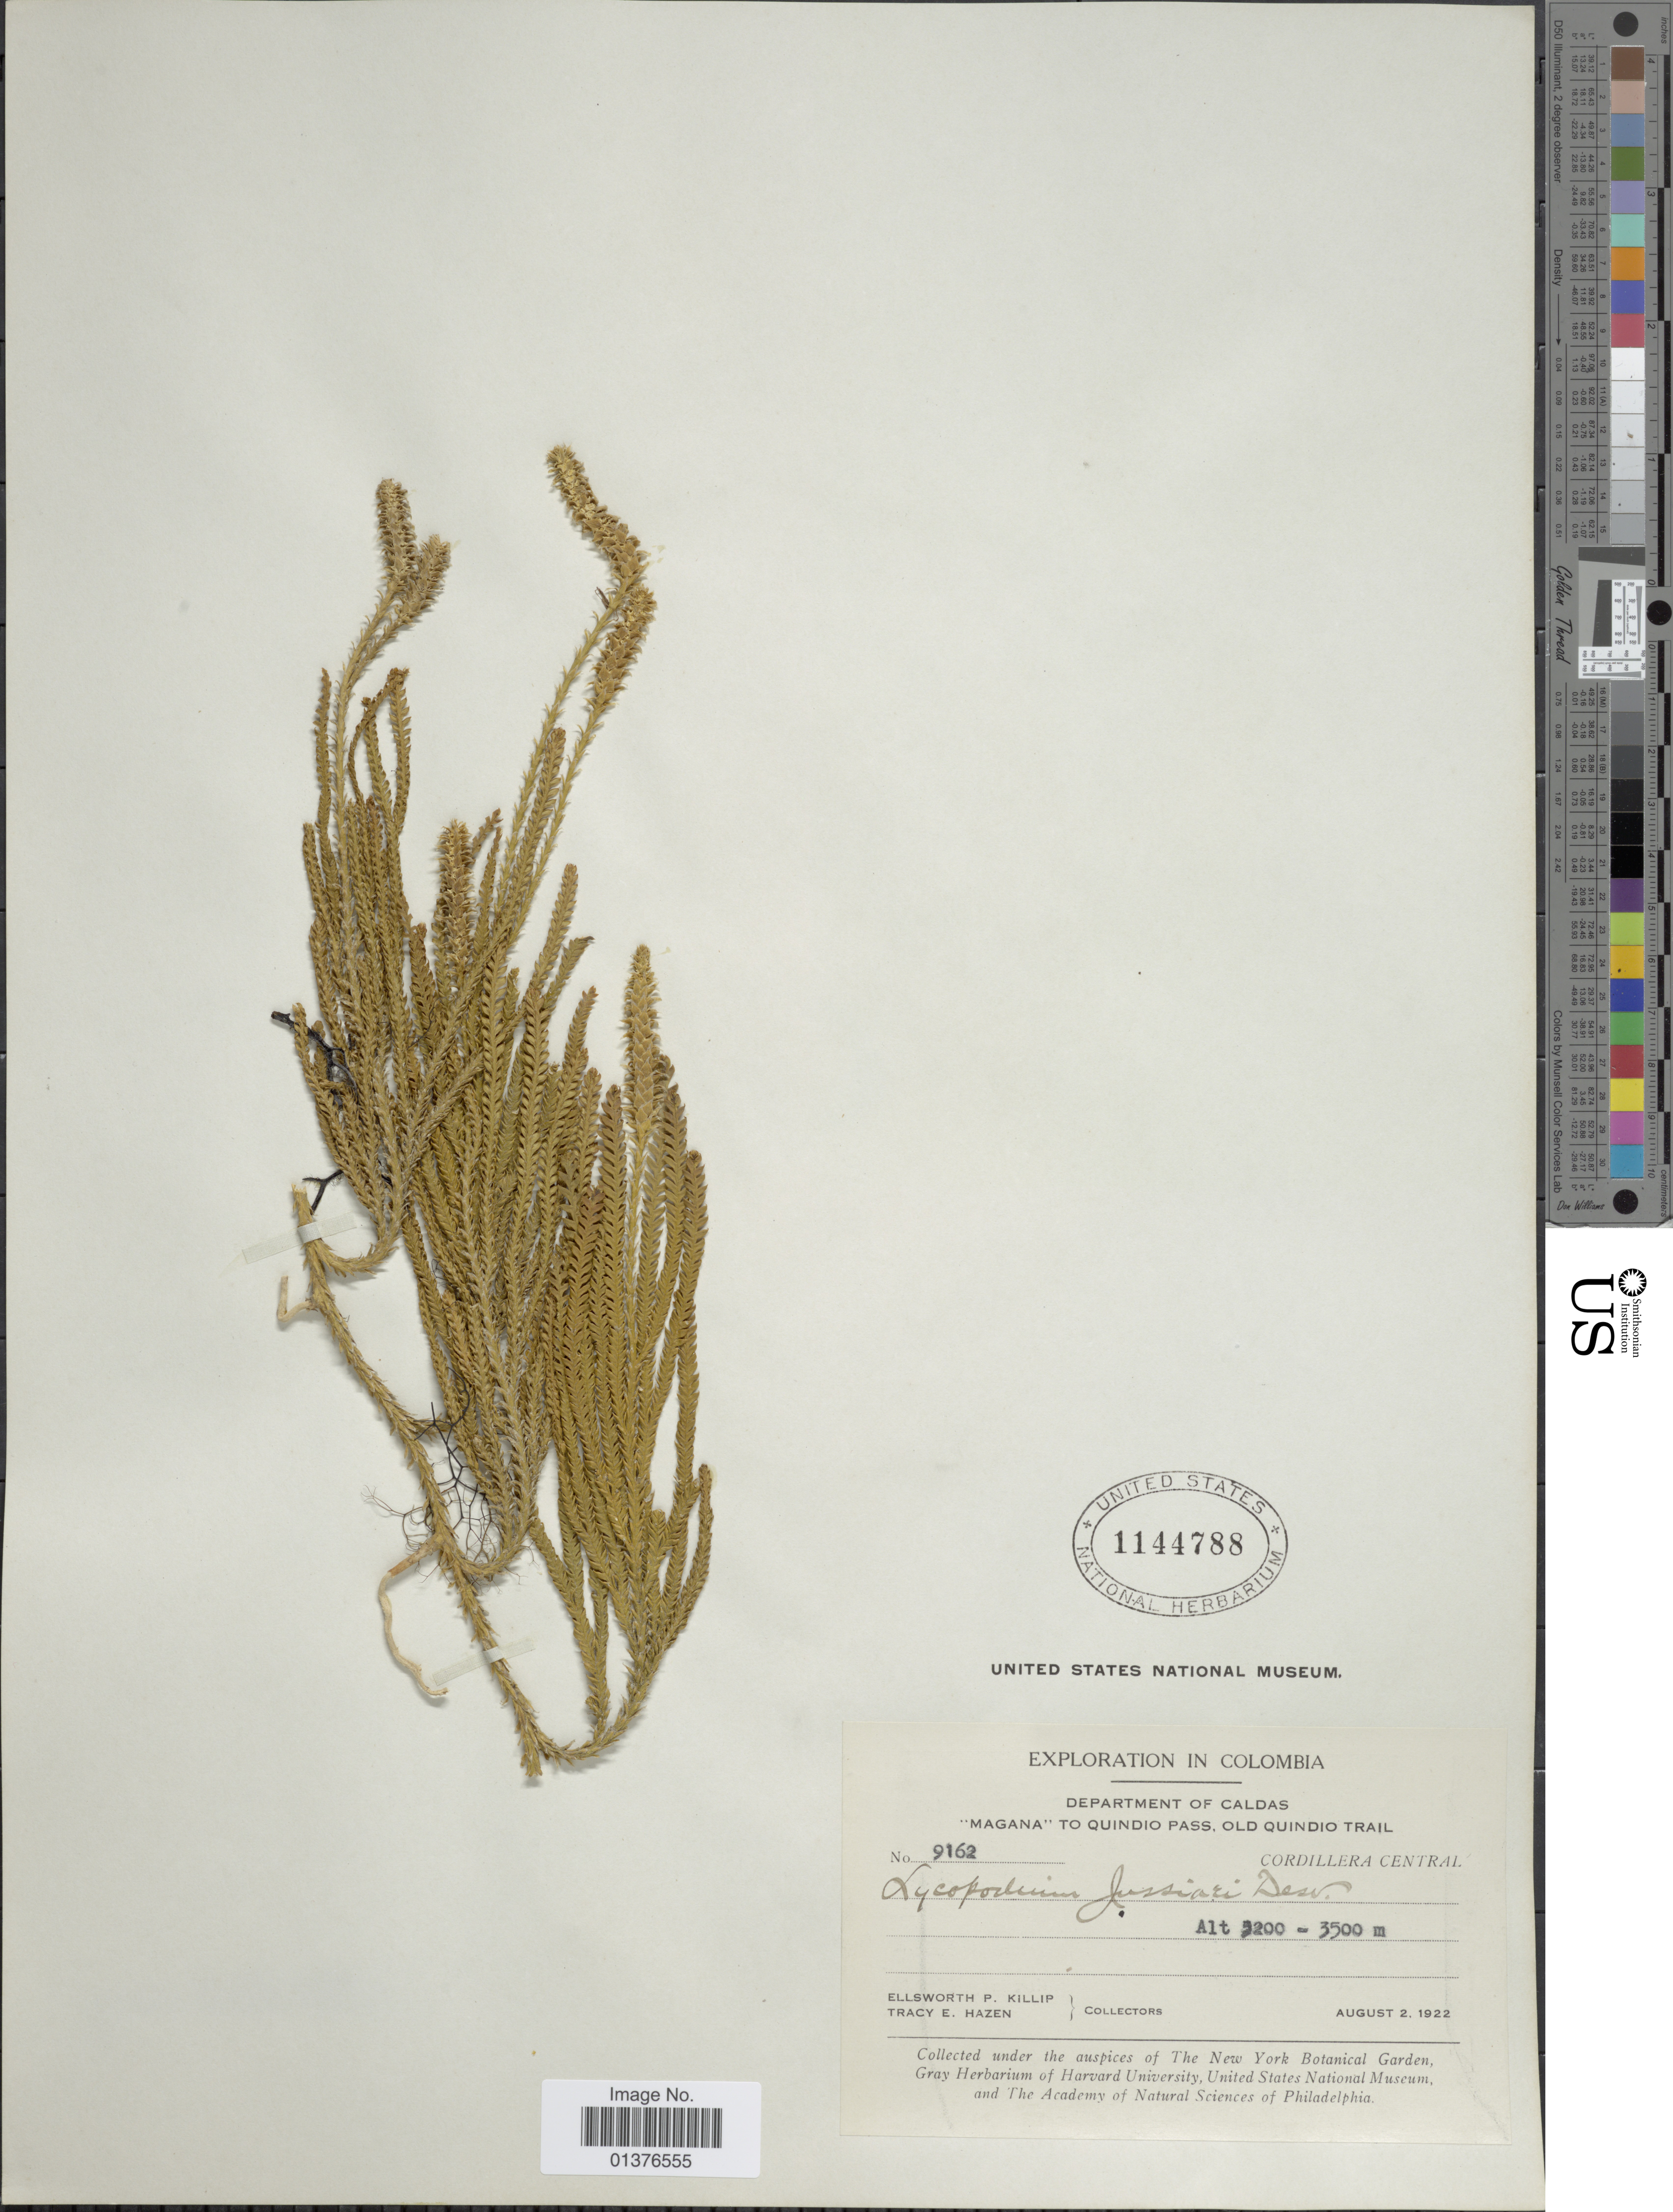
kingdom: Plantae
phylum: Tracheophyta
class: Lycopodiopsida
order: Lycopodiales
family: Lycopodiaceae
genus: Diphasium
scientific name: Diphasium jussiaei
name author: (Desv.) C. Presl ex Rothm.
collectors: E. P. Killip & T. E. Hazen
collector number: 9162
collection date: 1922-08-02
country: Colombia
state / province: Caldas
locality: Magana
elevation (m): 3200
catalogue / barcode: US 1144788